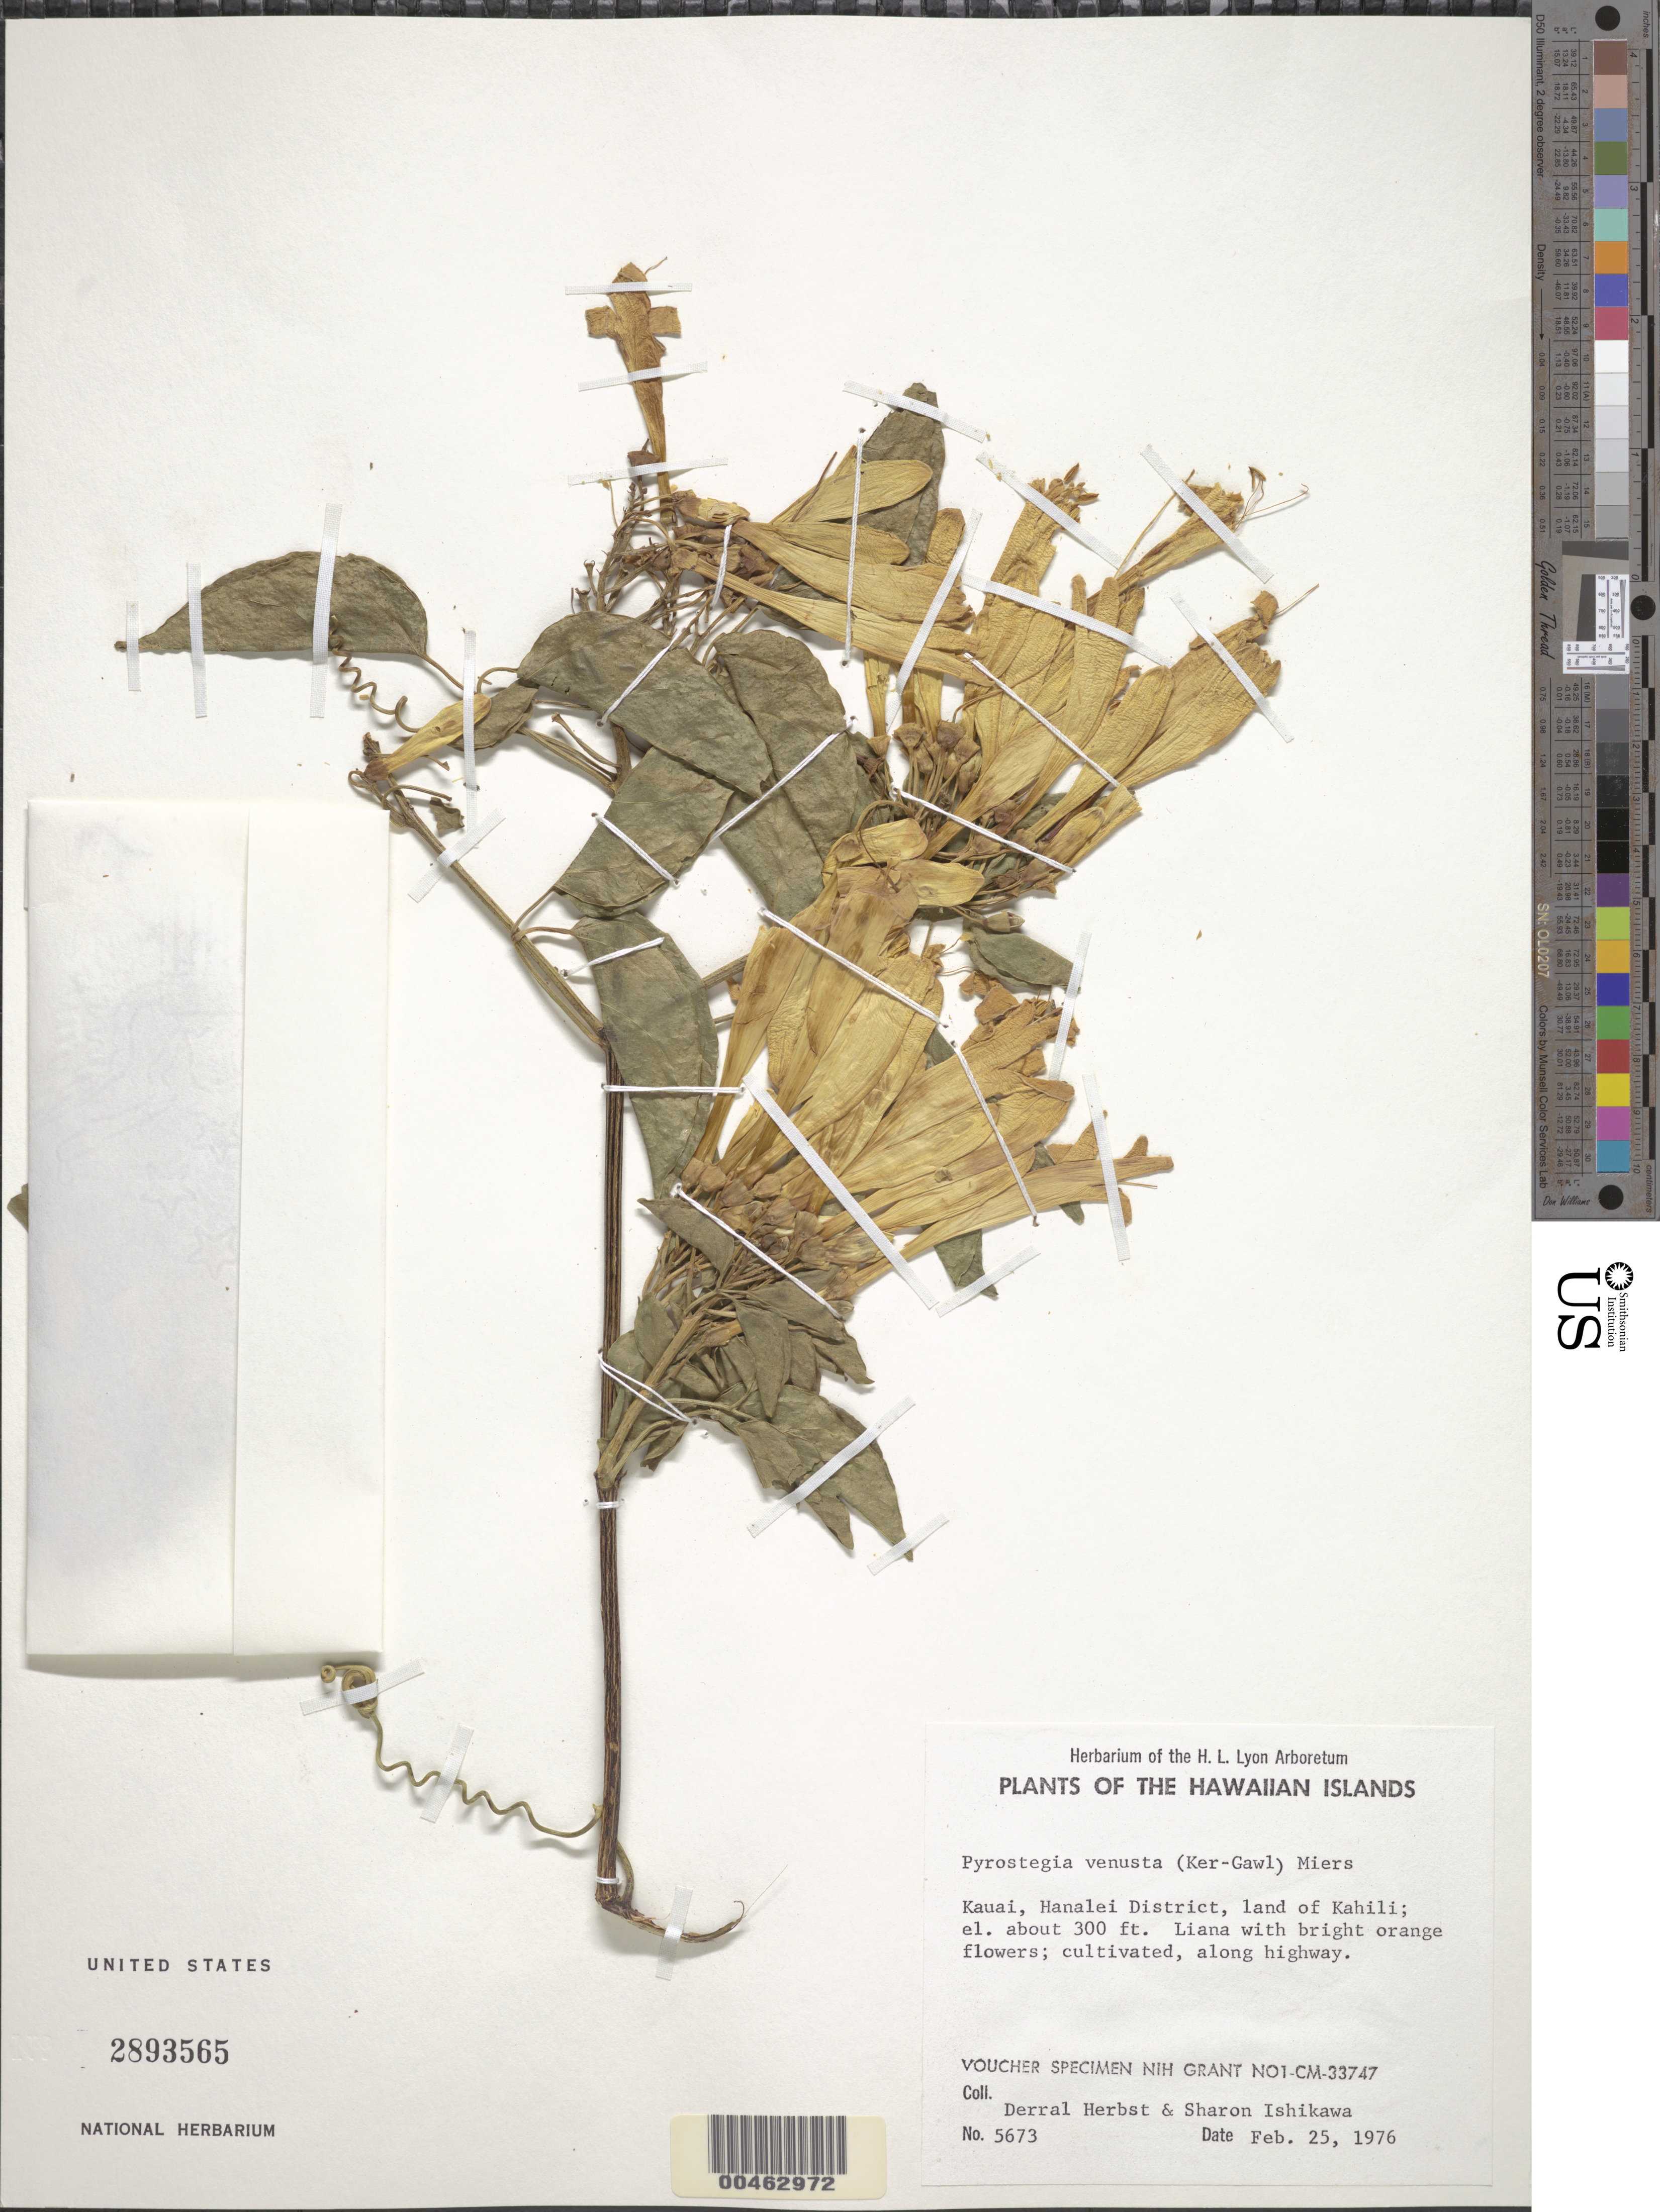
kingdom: Plantae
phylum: Tracheophyta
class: Magnoliopsida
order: Lamiales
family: Bignoniaceae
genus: Pyrostegia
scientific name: Pyrostegia venusta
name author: (Ker Gawl.) Miers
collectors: D. R. Herbst & S. Ishikawa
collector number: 5673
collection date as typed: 25 Feb 1976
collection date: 1976-02-25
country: United States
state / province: Hawaii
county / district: Kauai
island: Kaua'i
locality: Hanalei Dist., land of Kahili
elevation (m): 91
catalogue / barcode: US 2893565